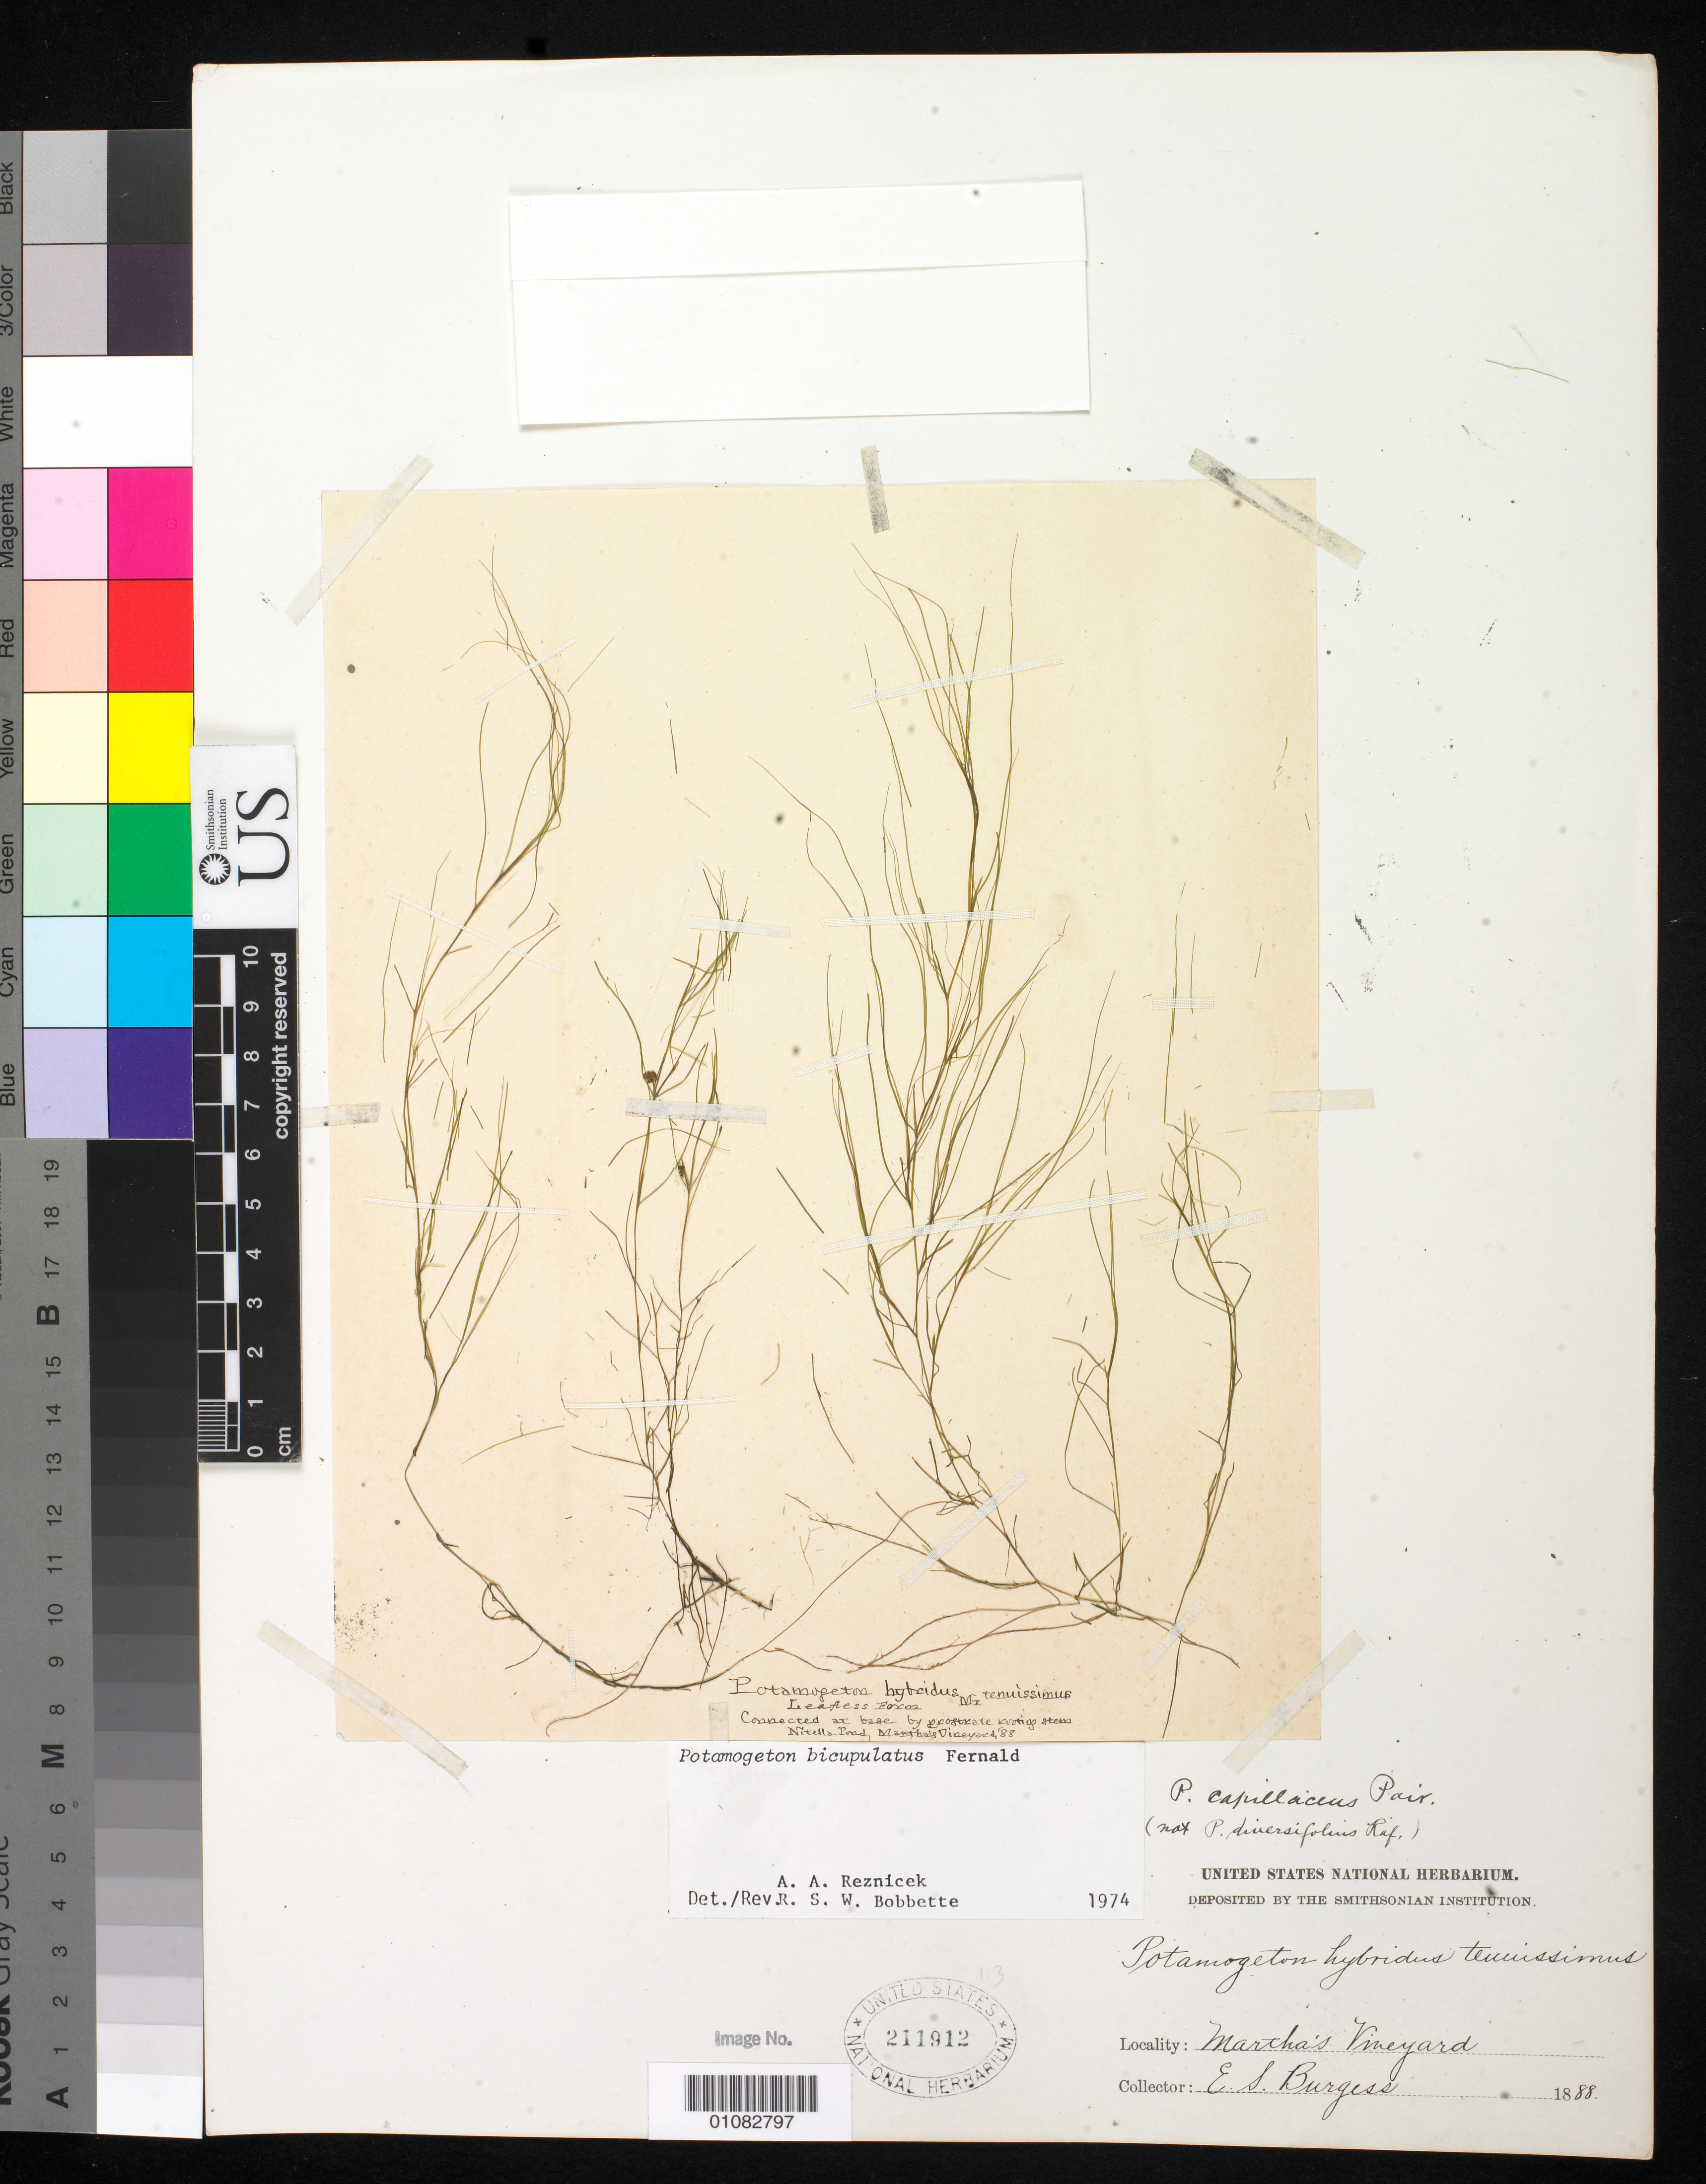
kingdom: Plantae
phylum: Tracheophyta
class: Liliopsida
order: Alismatales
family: Potamogetonaceae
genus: Potamogeton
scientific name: Potamogeton bicupulatus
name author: Fernald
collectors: E. Burgess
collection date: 1888-08-18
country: United States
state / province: Massachusetts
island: Martha's Vineyard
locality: Nitella Pond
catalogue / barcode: US 211912